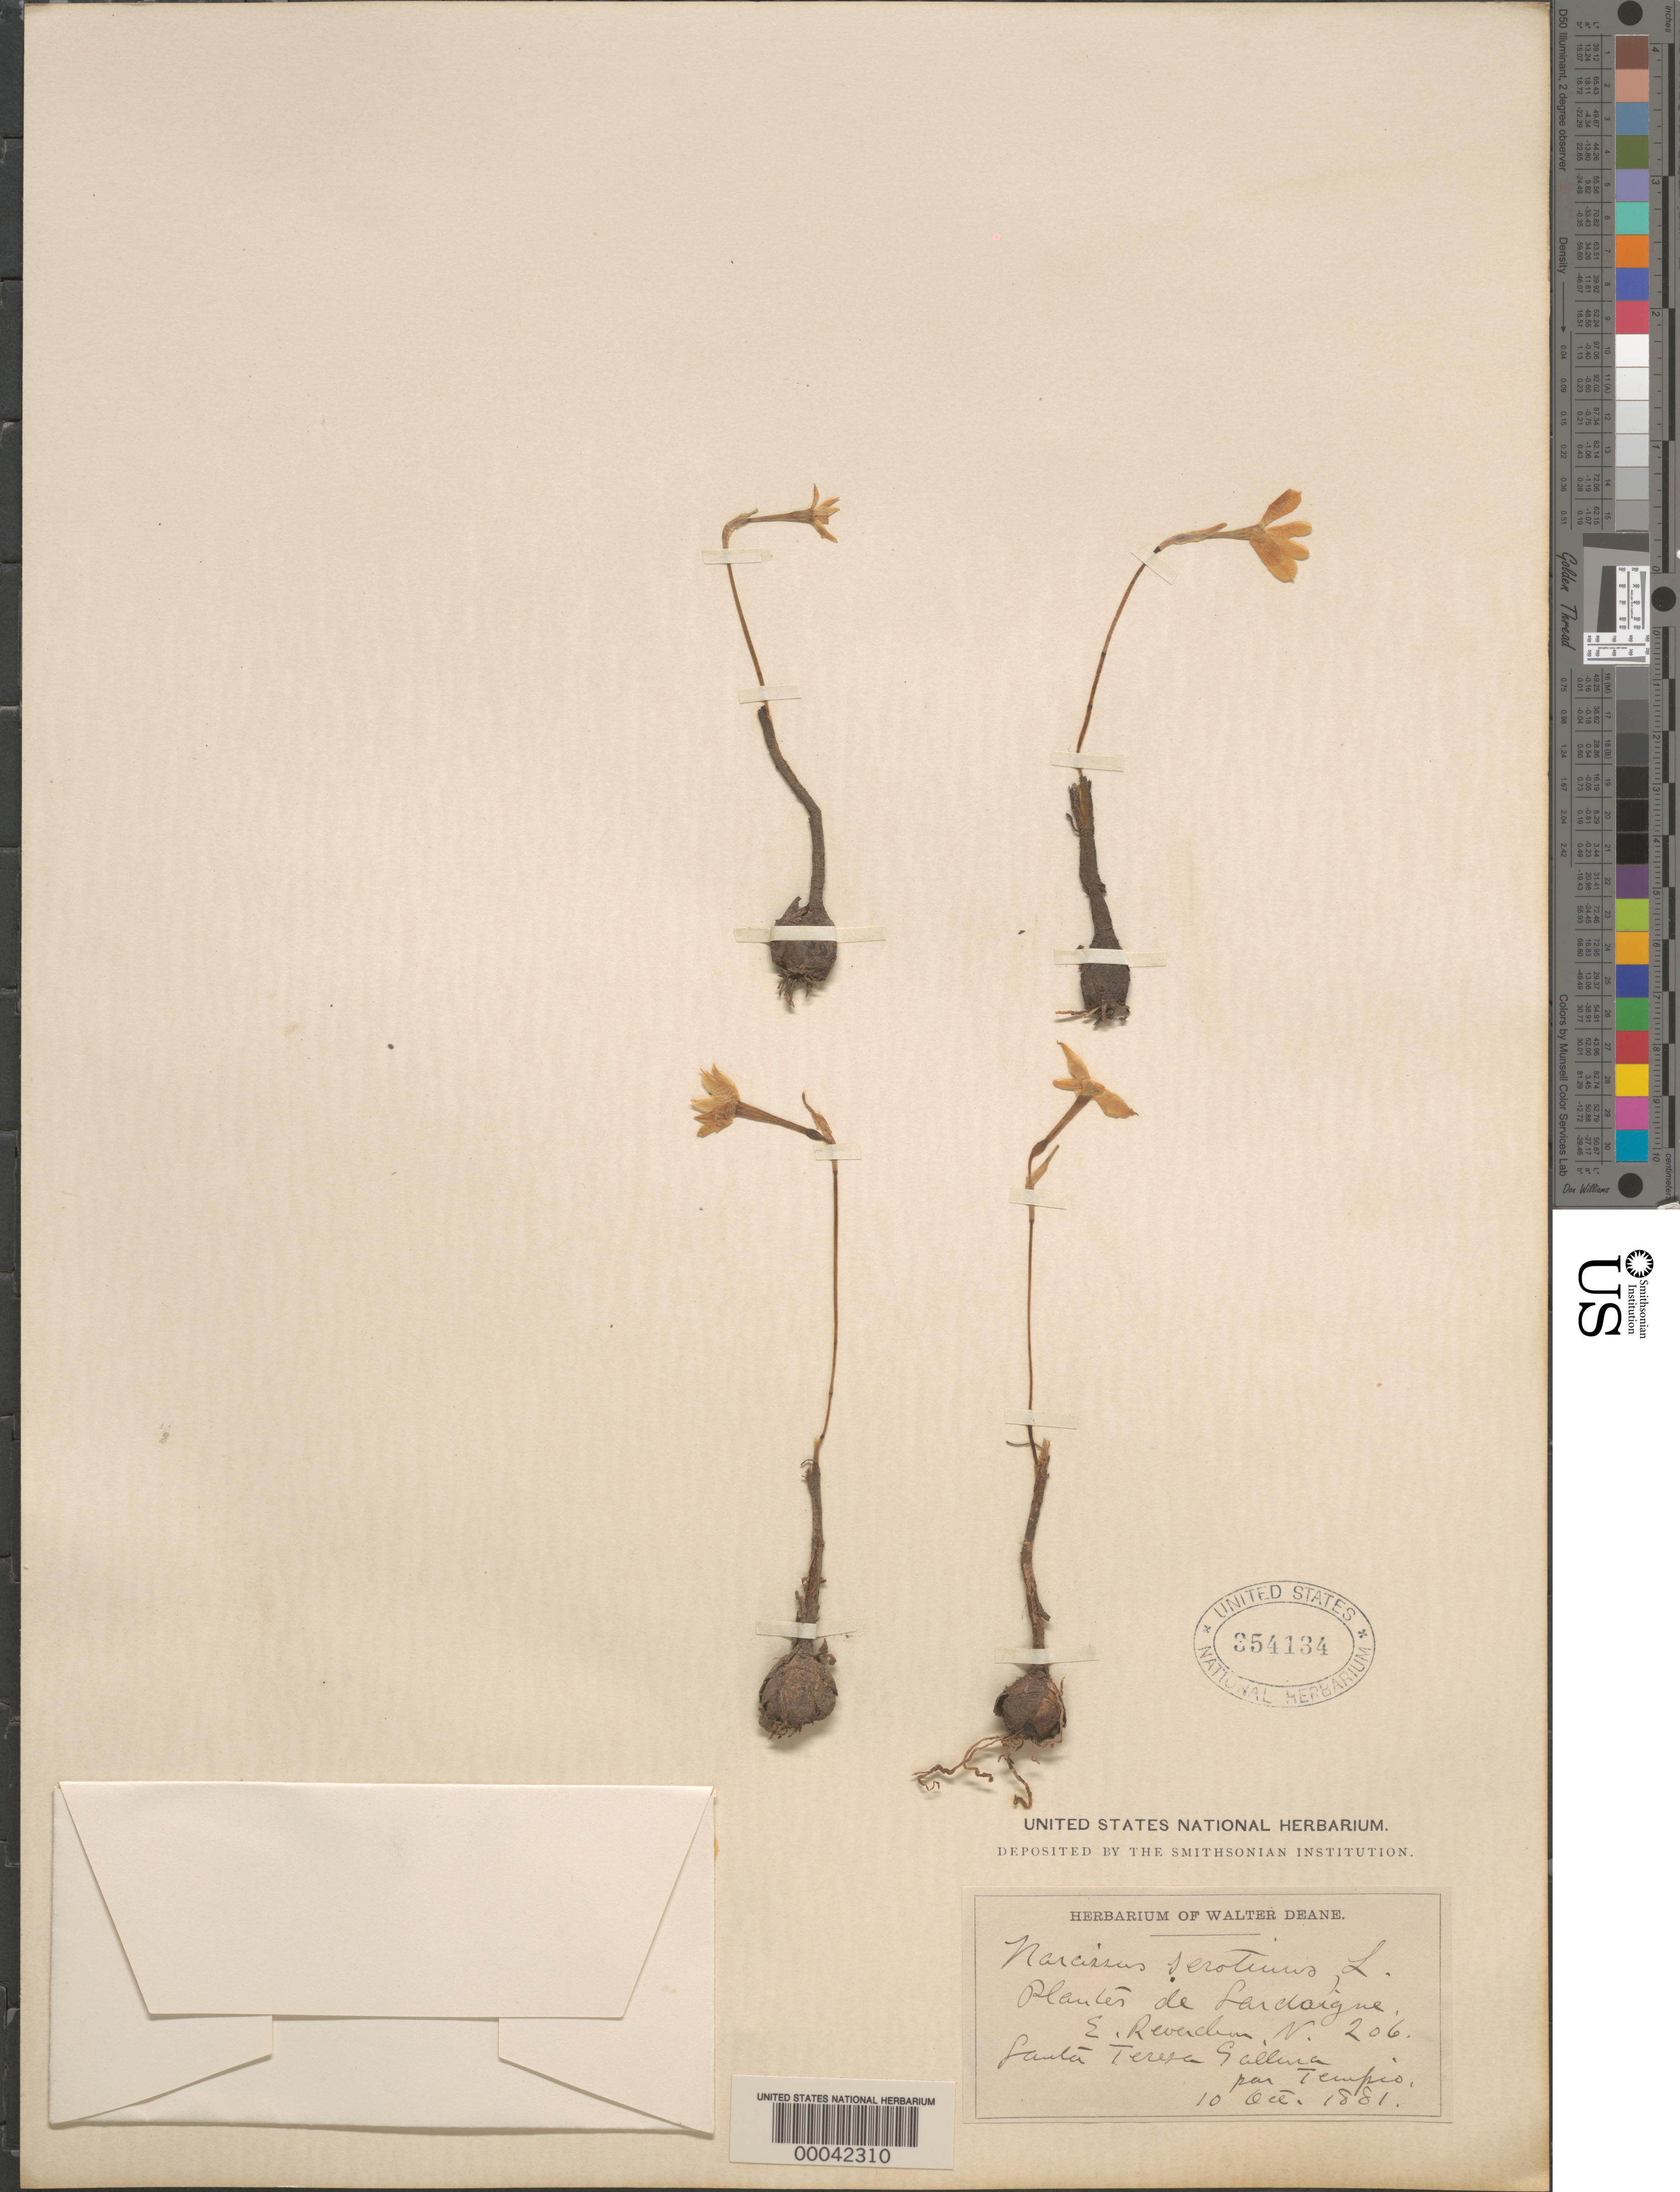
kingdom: Plantae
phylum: Tracheophyta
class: Liliopsida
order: Asparagales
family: Amaryllidaceae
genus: Narcissus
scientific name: Narcissus serotinus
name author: L.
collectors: E. Reverchon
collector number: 206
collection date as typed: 10 Oct 1881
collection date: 1881-10-10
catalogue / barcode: US 354134